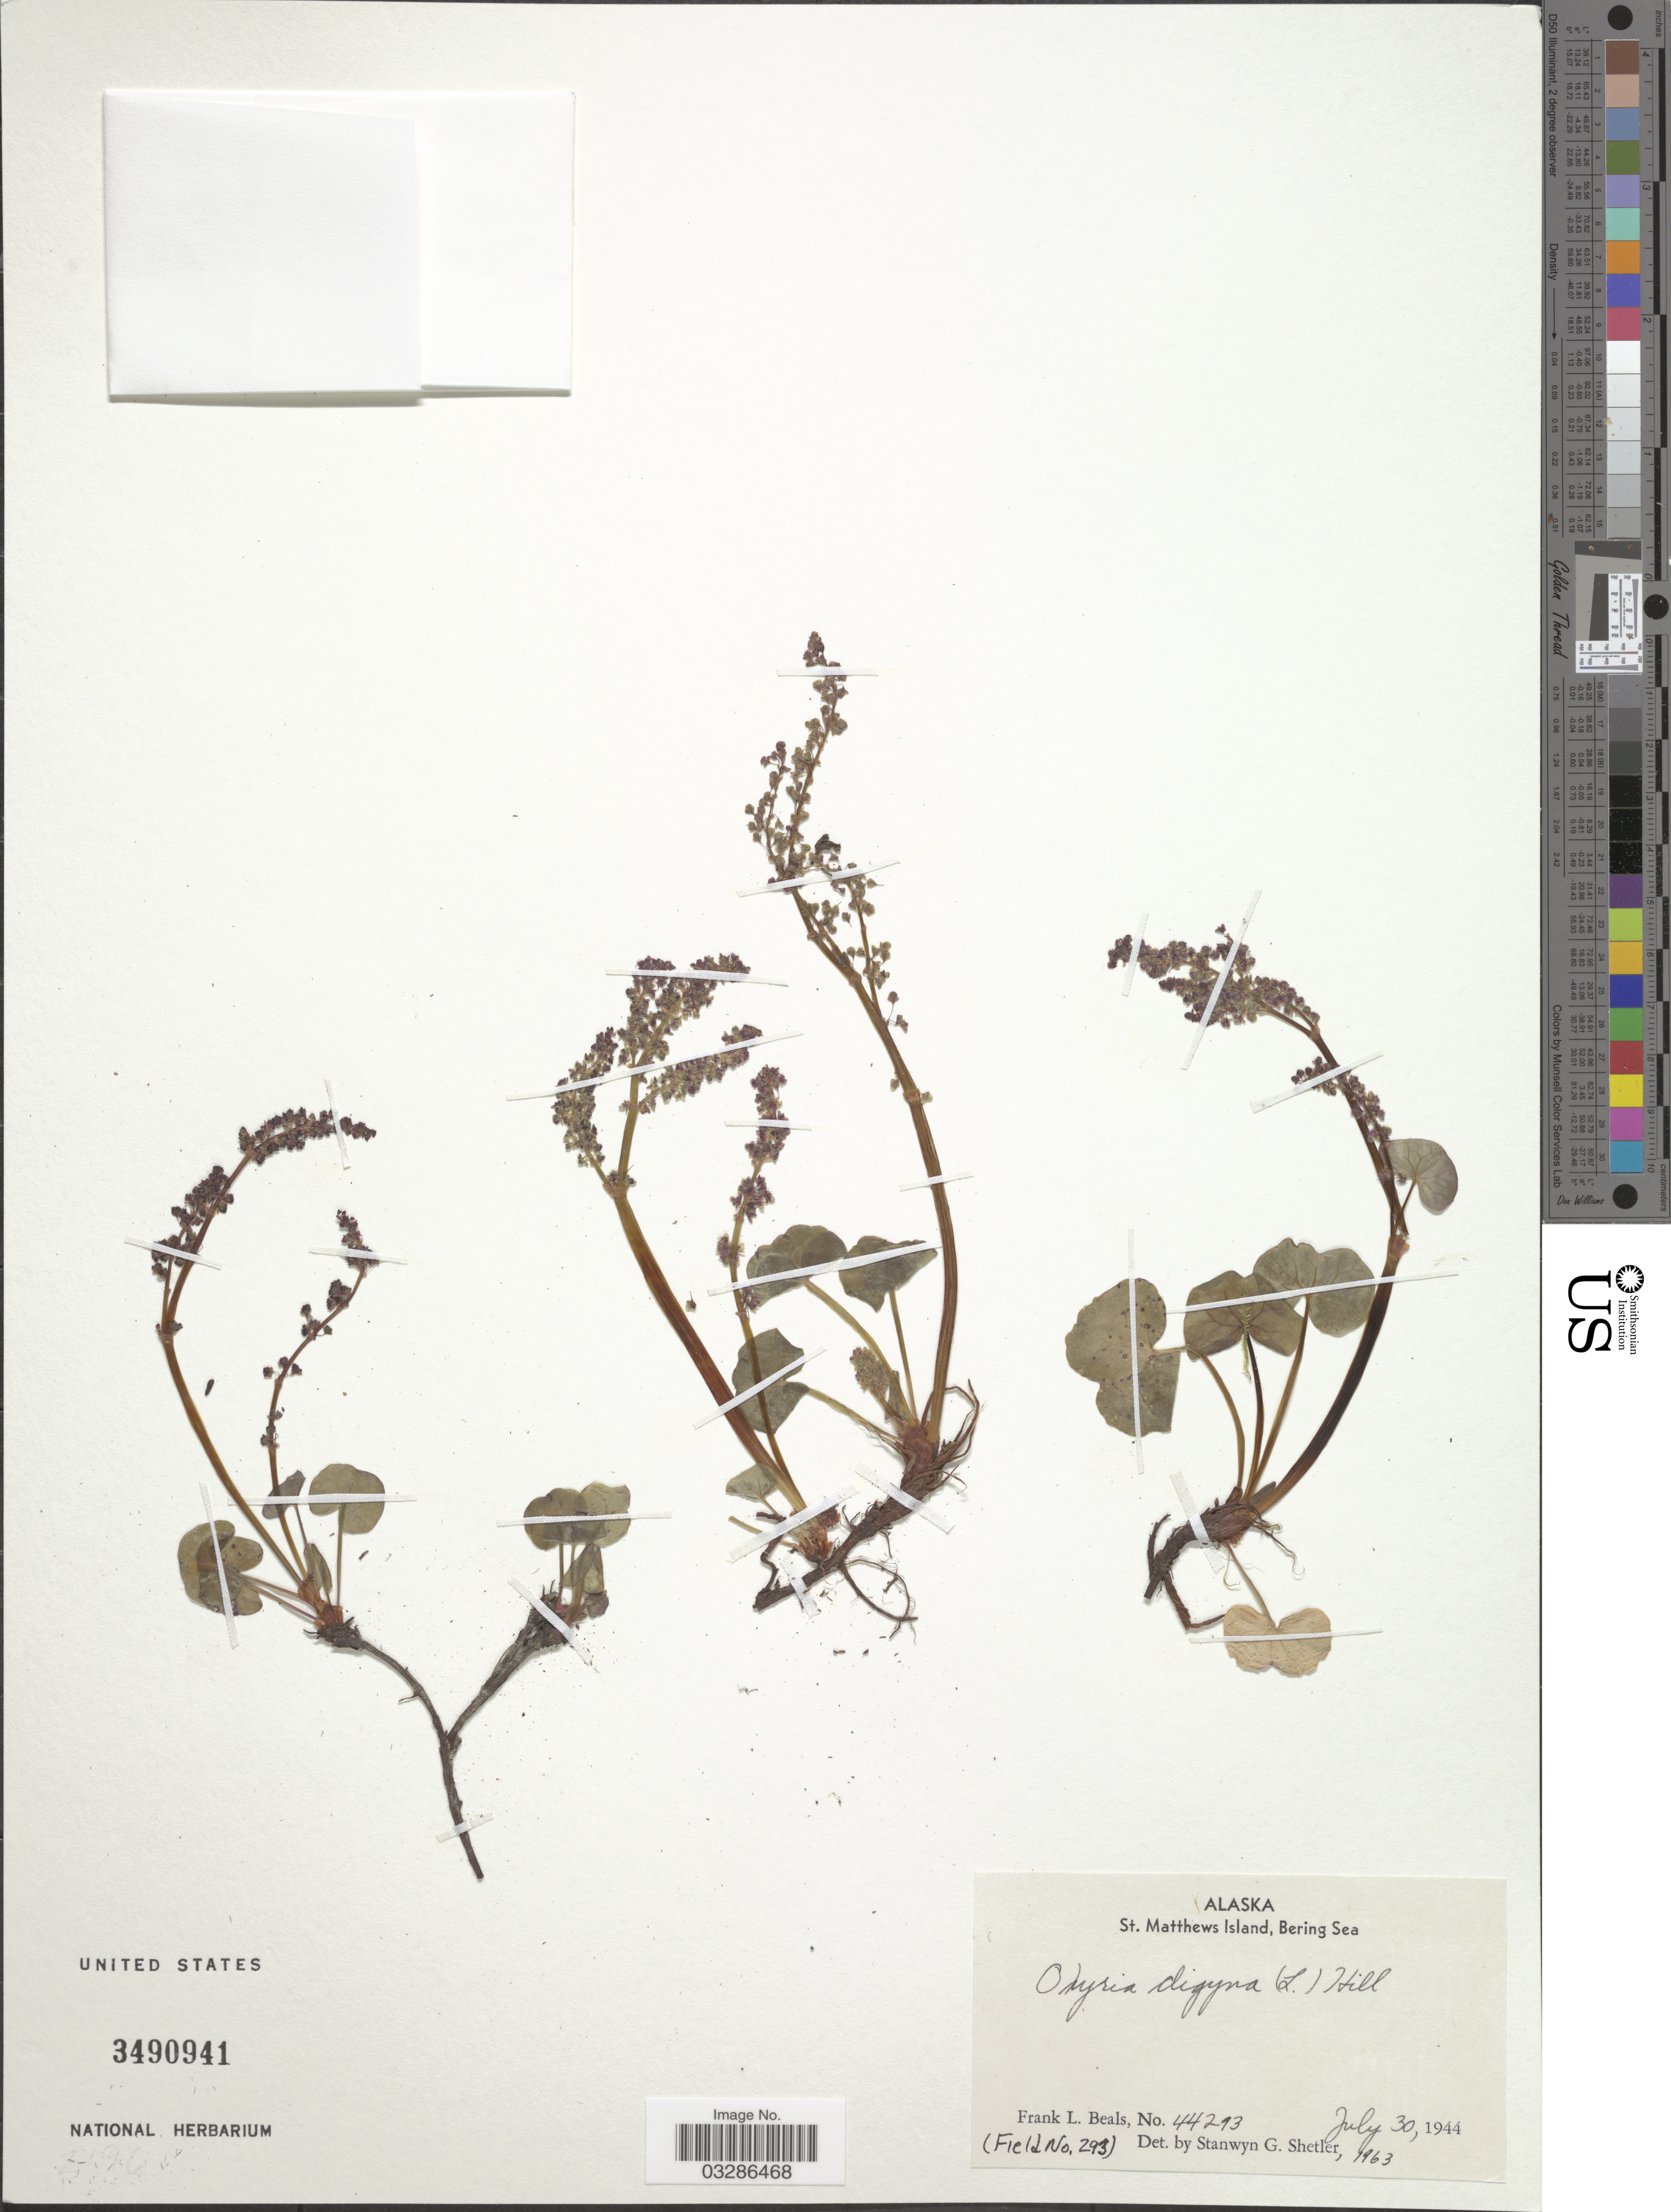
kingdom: Plantae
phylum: Tracheophyta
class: Magnoliopsida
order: Caryophyllales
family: Polygonaceae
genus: Oxyria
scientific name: Oxyria digyna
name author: (L.) Hill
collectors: F. Beals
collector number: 44293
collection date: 1944-07-30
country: United States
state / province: Alaska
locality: St. Matthews Island, Bering Sea.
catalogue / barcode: US 3490941